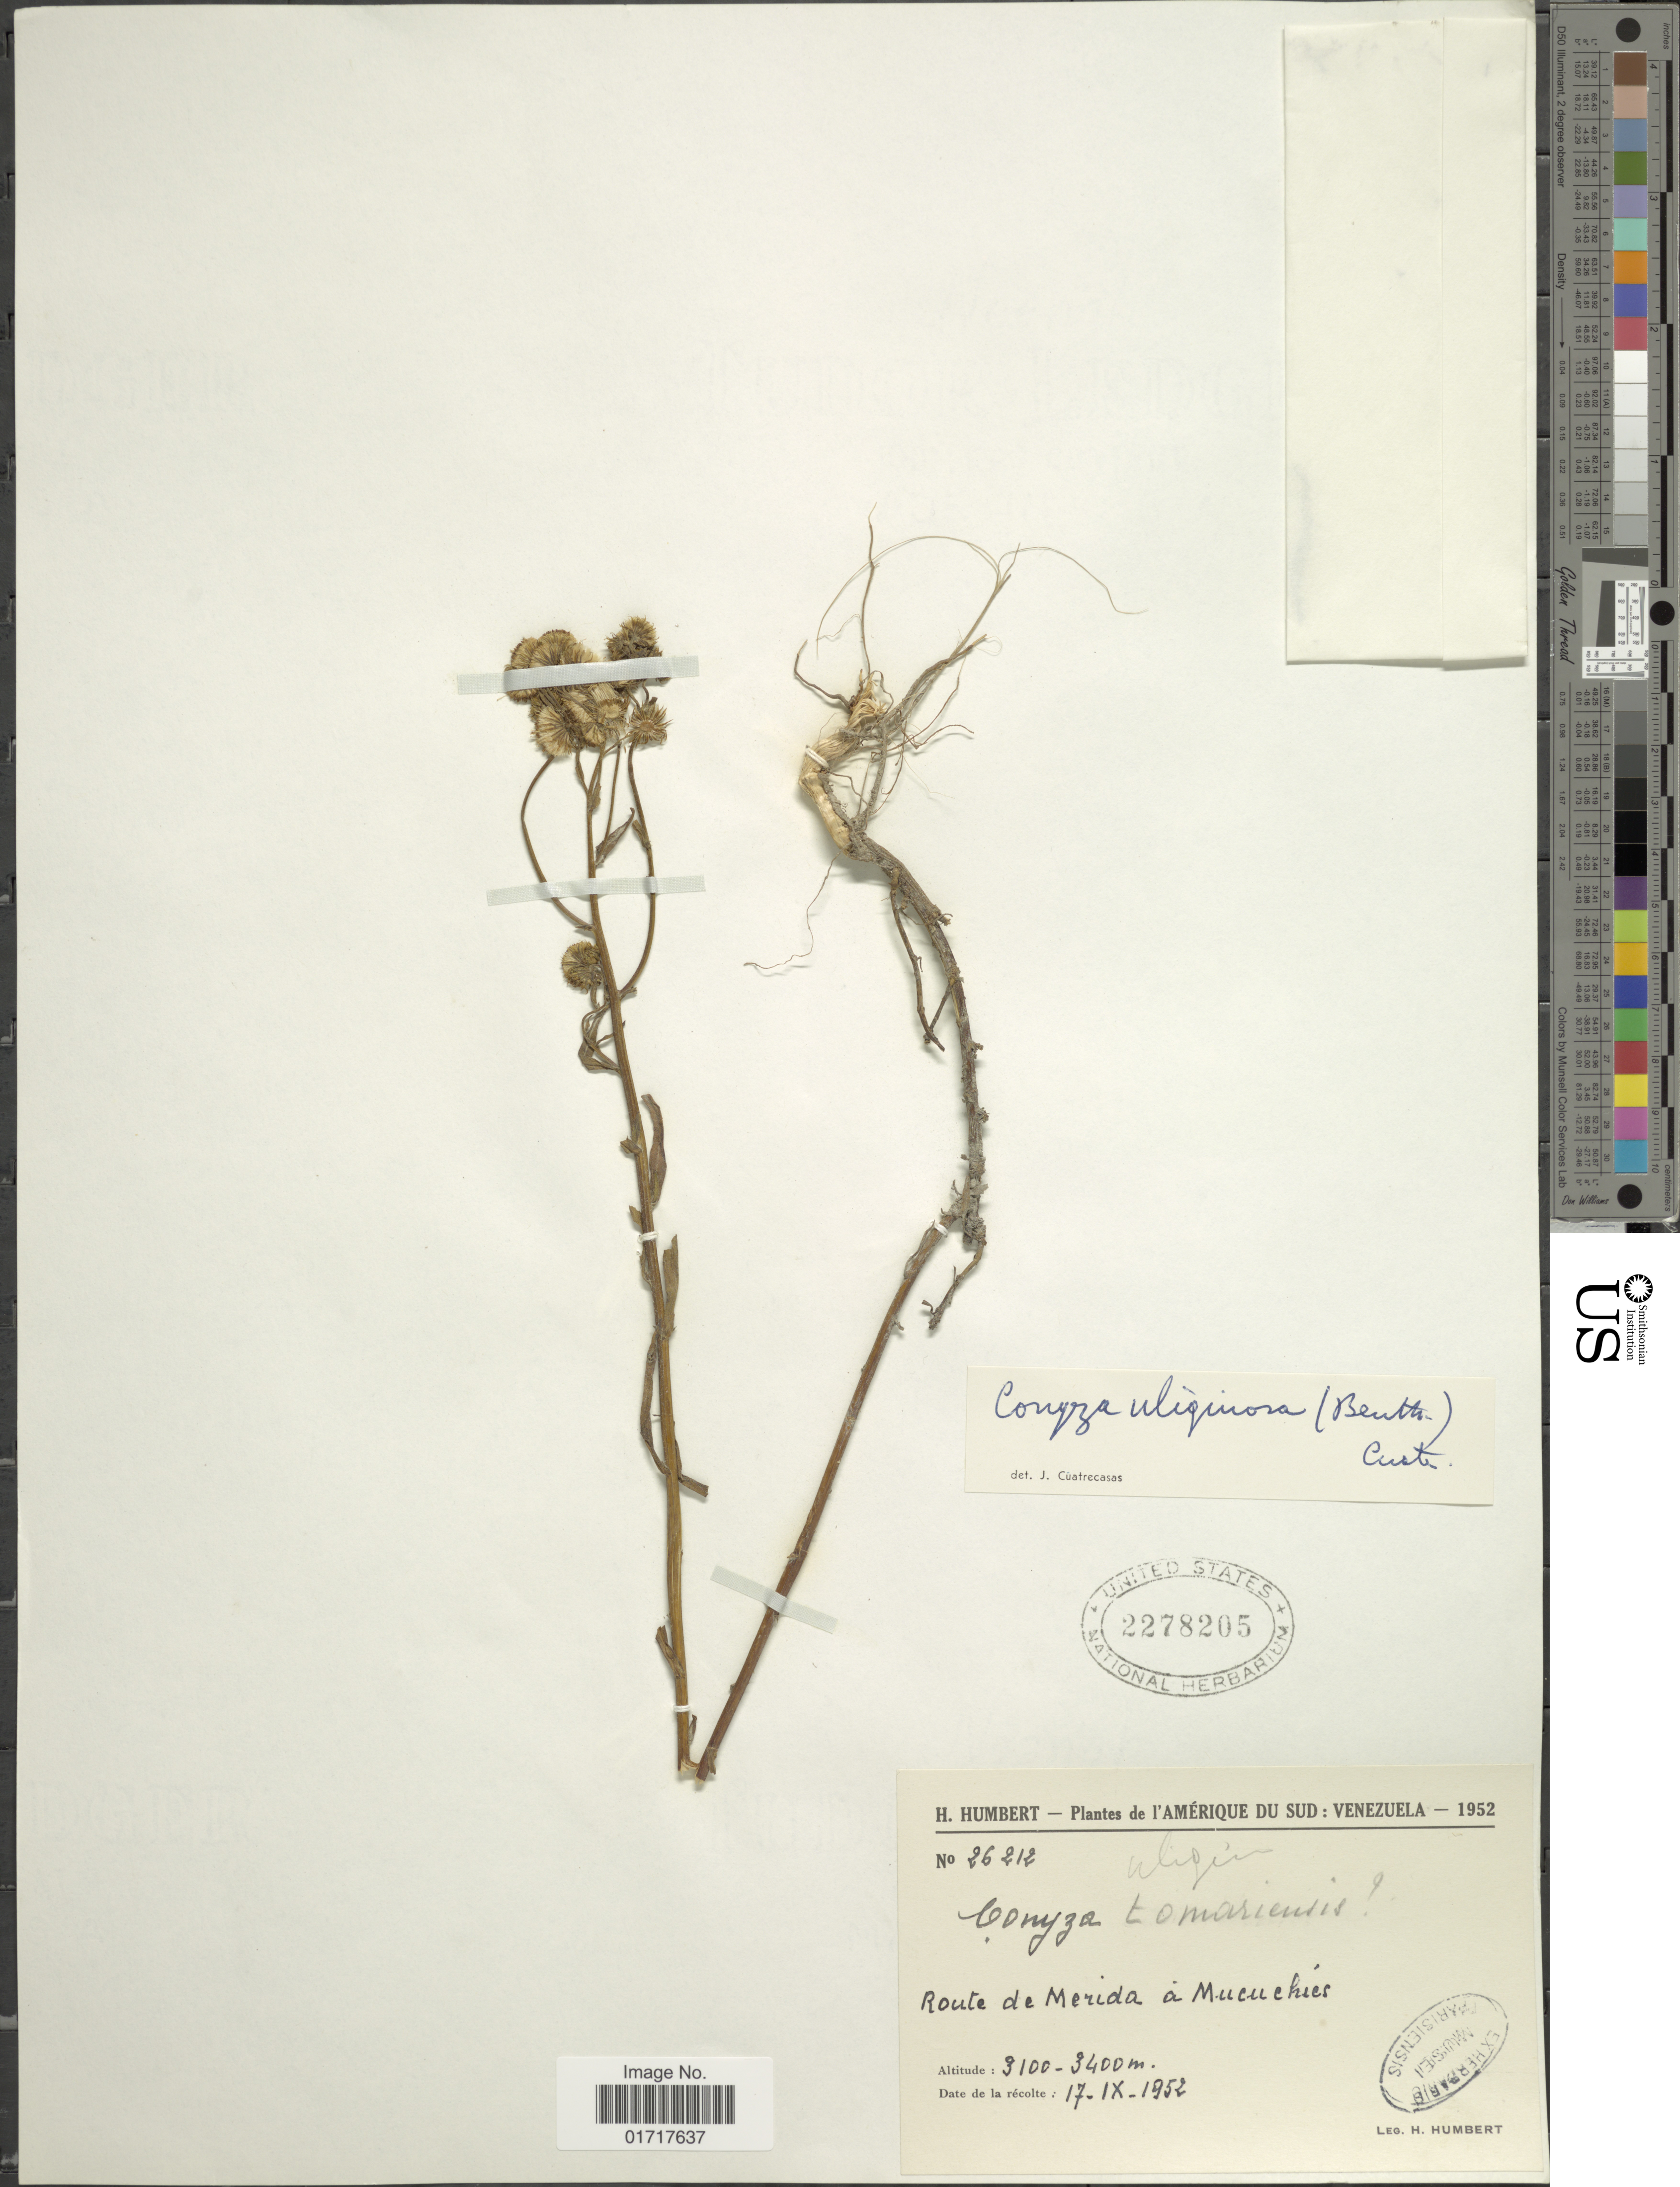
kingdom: Plantae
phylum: Tracheophyta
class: Magnoliopsida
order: Asterales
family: Asteraceae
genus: Conyza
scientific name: Conyza uliginosa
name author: (Benth.) Cuatrec.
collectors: H. Humbert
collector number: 26212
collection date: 1952-09-17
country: Venezuela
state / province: Mérida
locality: Route de Merida a Mucuchies.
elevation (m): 3100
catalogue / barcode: US 2278205